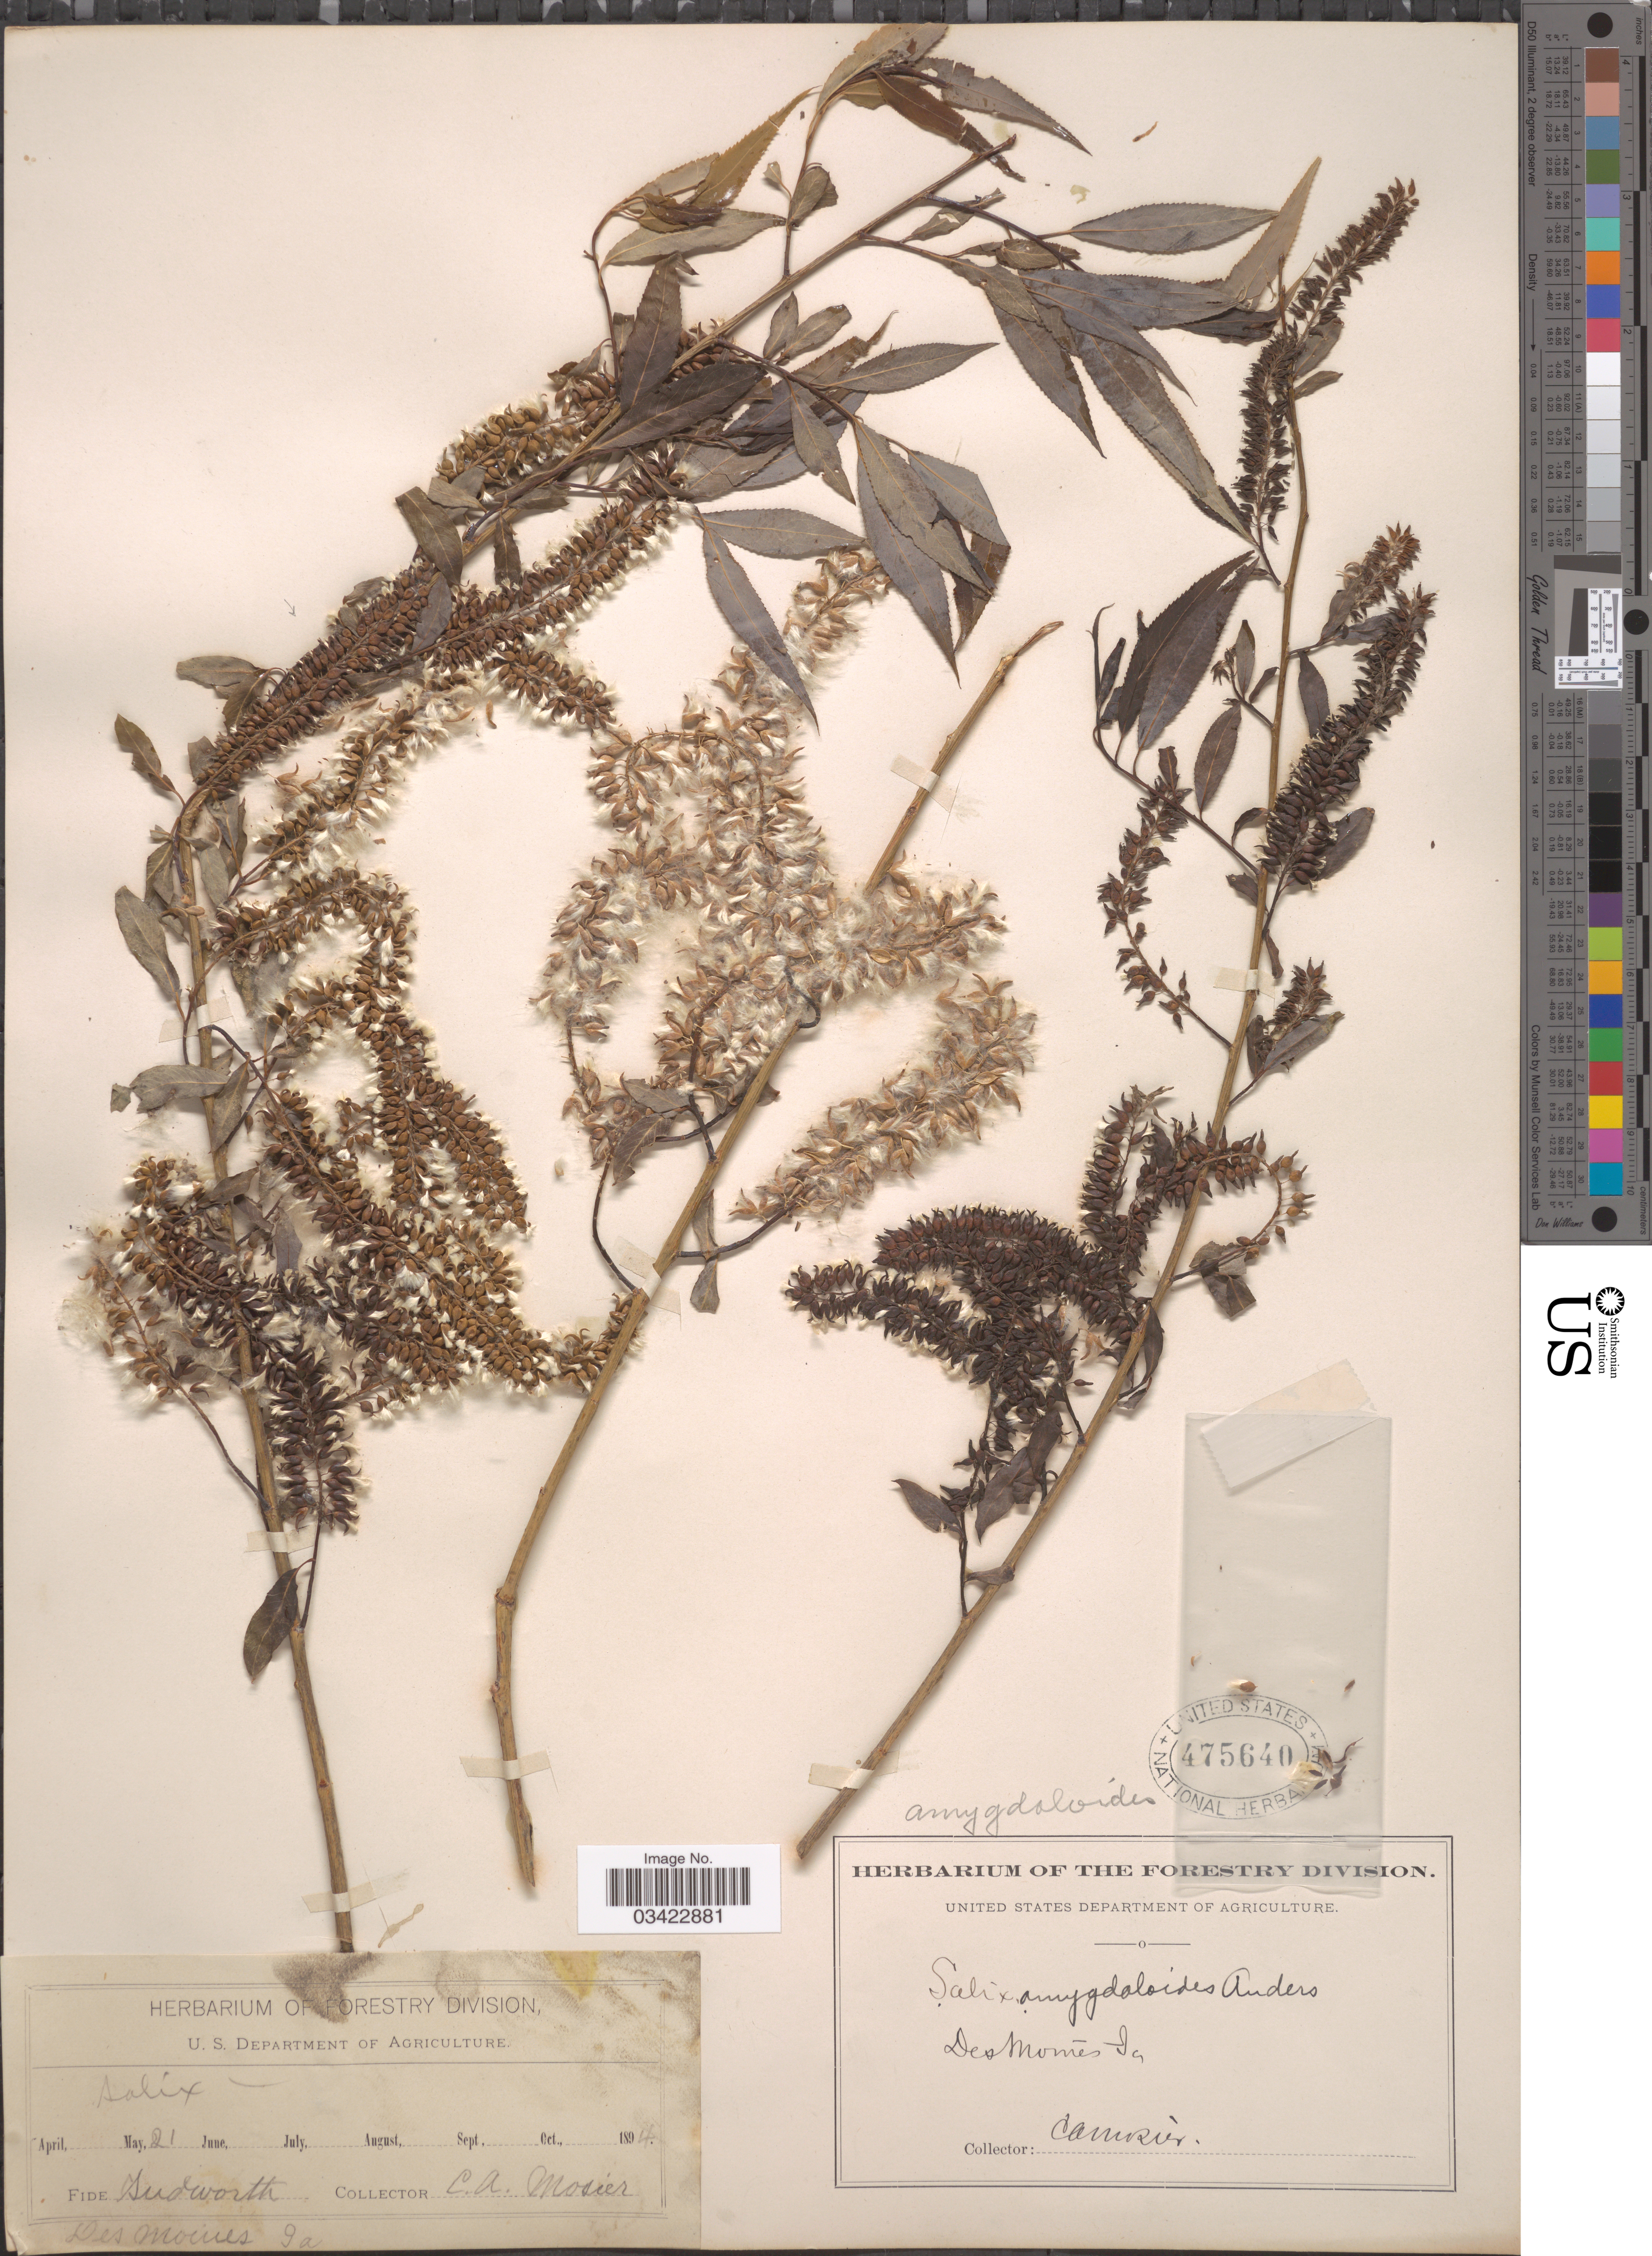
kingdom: Plantae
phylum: Tracheophyta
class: Magnoliopsida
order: Malpighiales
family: Salicaceae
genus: Salix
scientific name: Salix amygdaloides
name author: Andersson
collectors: C. A. Mosier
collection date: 1894-05-21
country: United States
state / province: Iowa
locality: Des Moines.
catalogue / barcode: US 475640